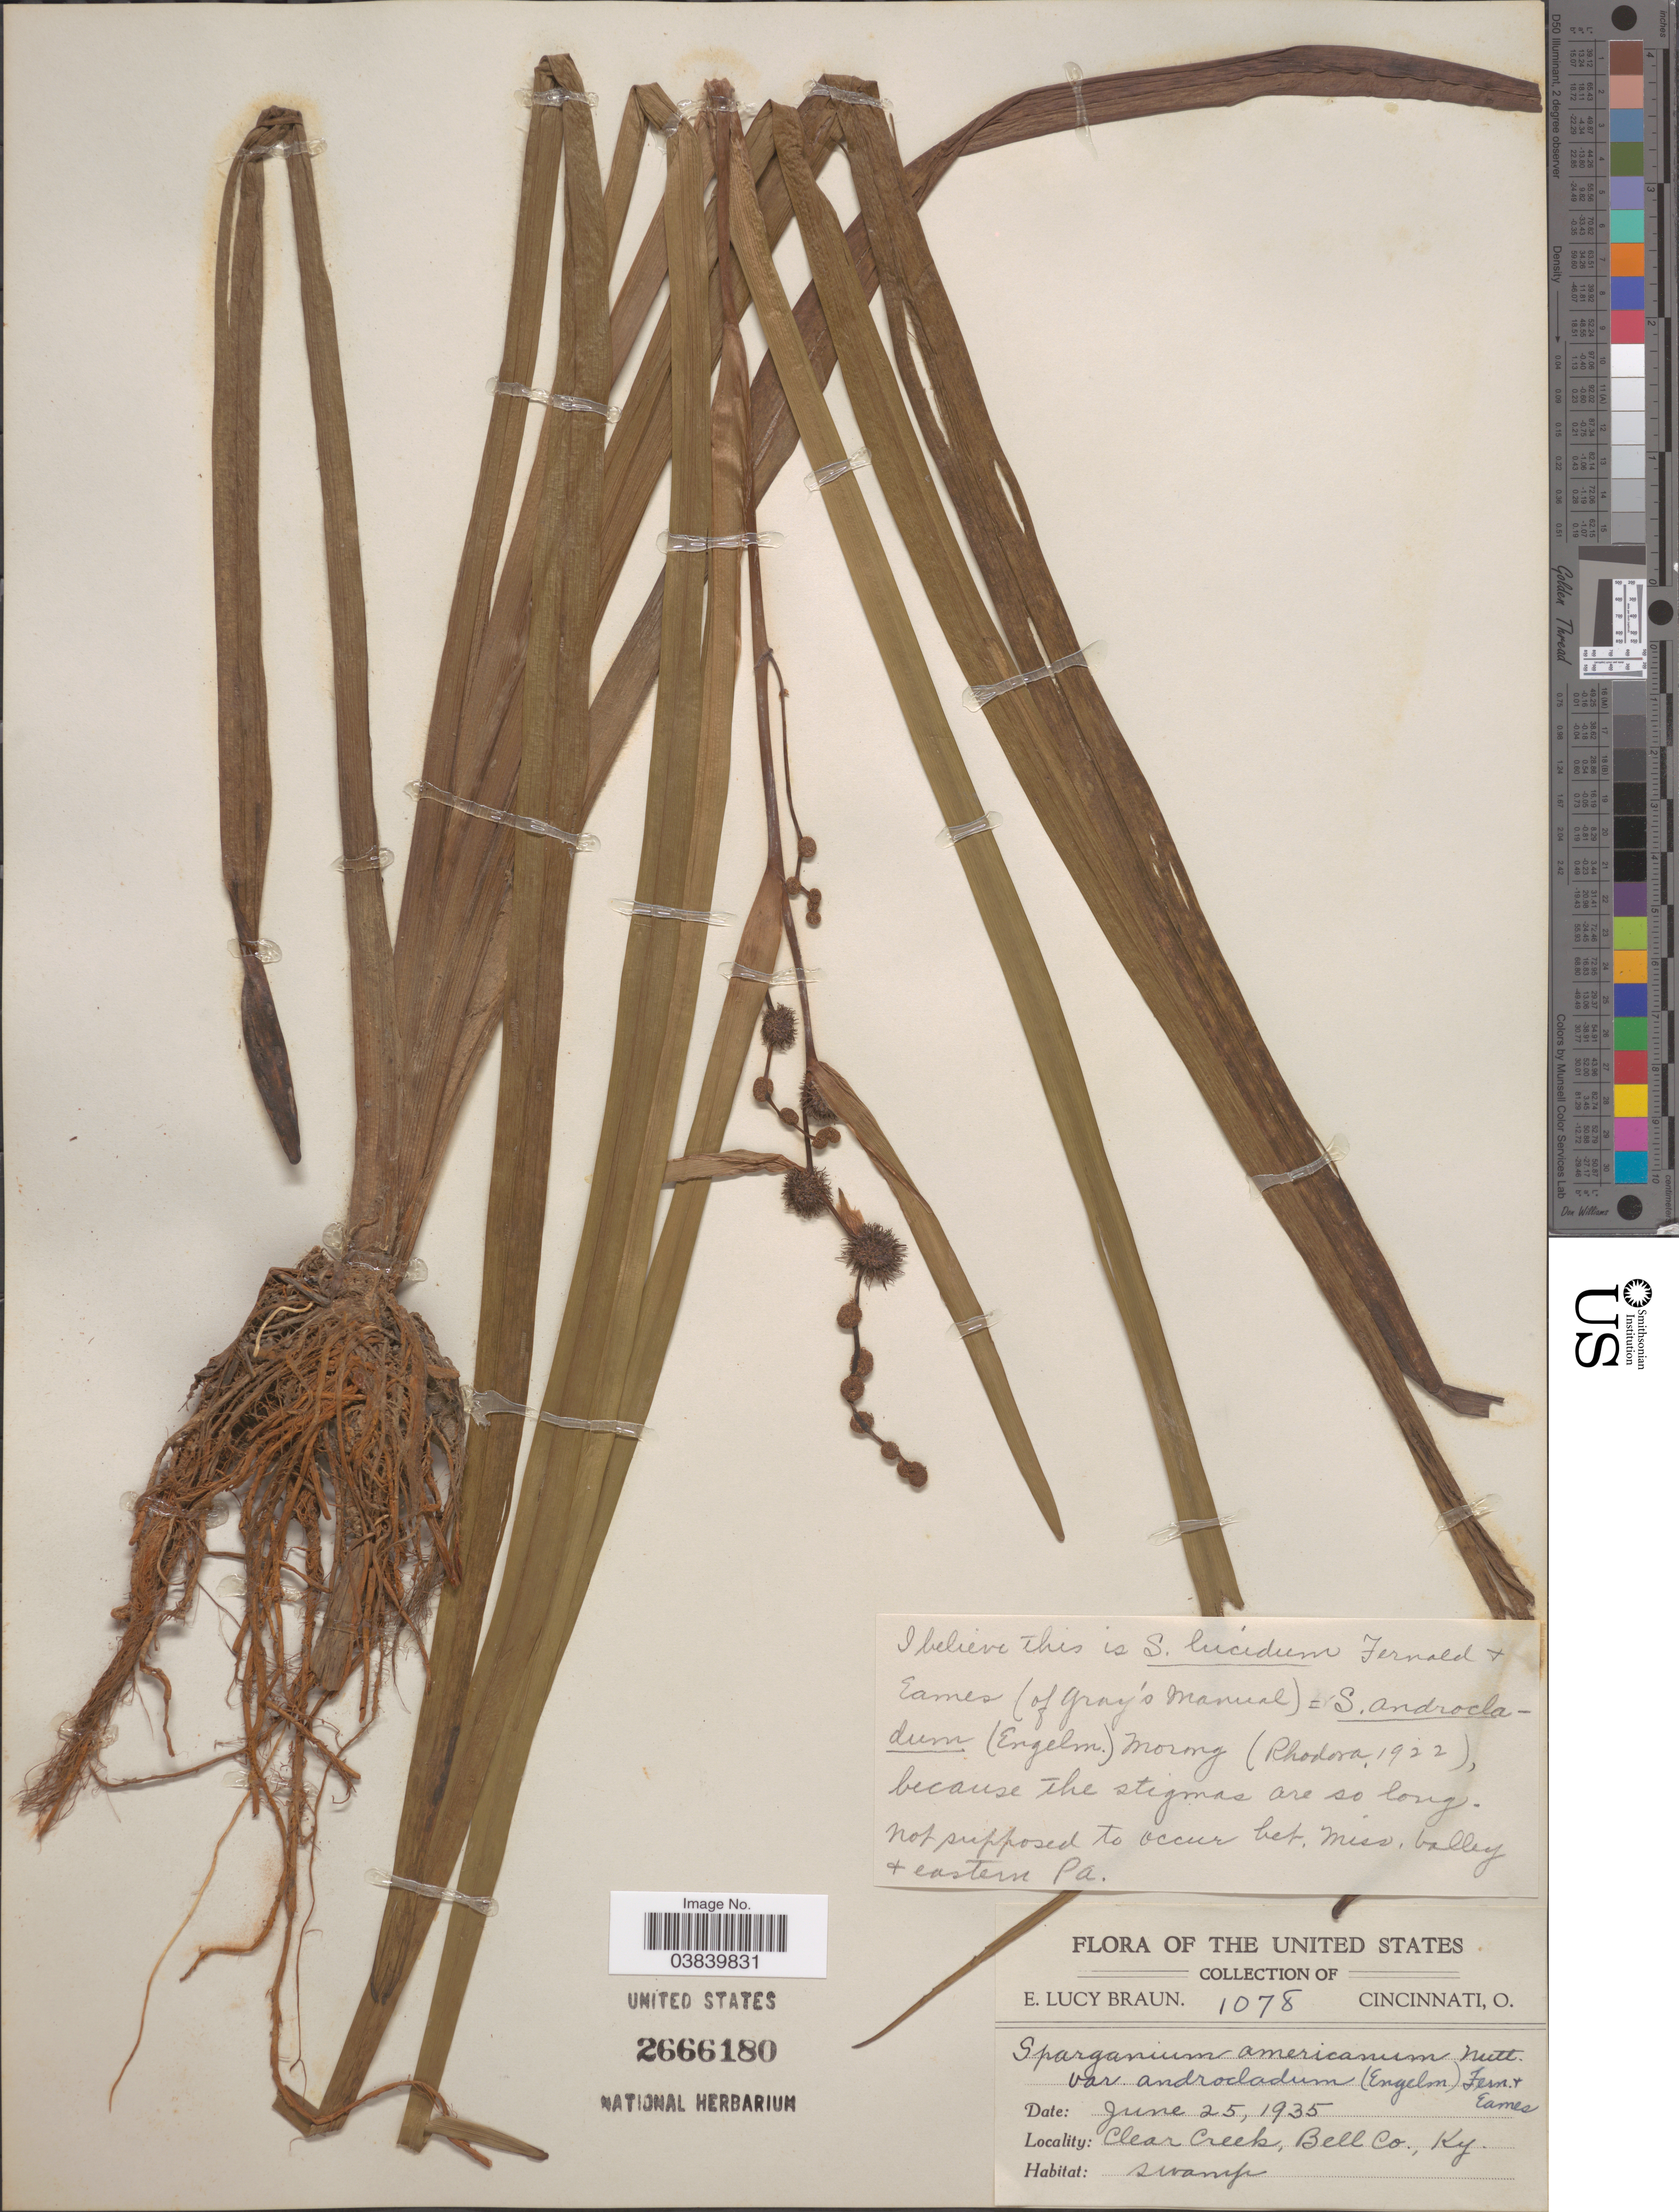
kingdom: Plantae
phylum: Tracheophyta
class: Liliopsida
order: Poales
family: Typhaceae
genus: Sparganium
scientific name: Sparganium americanum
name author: Nutt.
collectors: E. L. Braun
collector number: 1078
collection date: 1935-06-25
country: United States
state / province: Kentucky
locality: Clear Creek, Bell Co.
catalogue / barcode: US 2666180